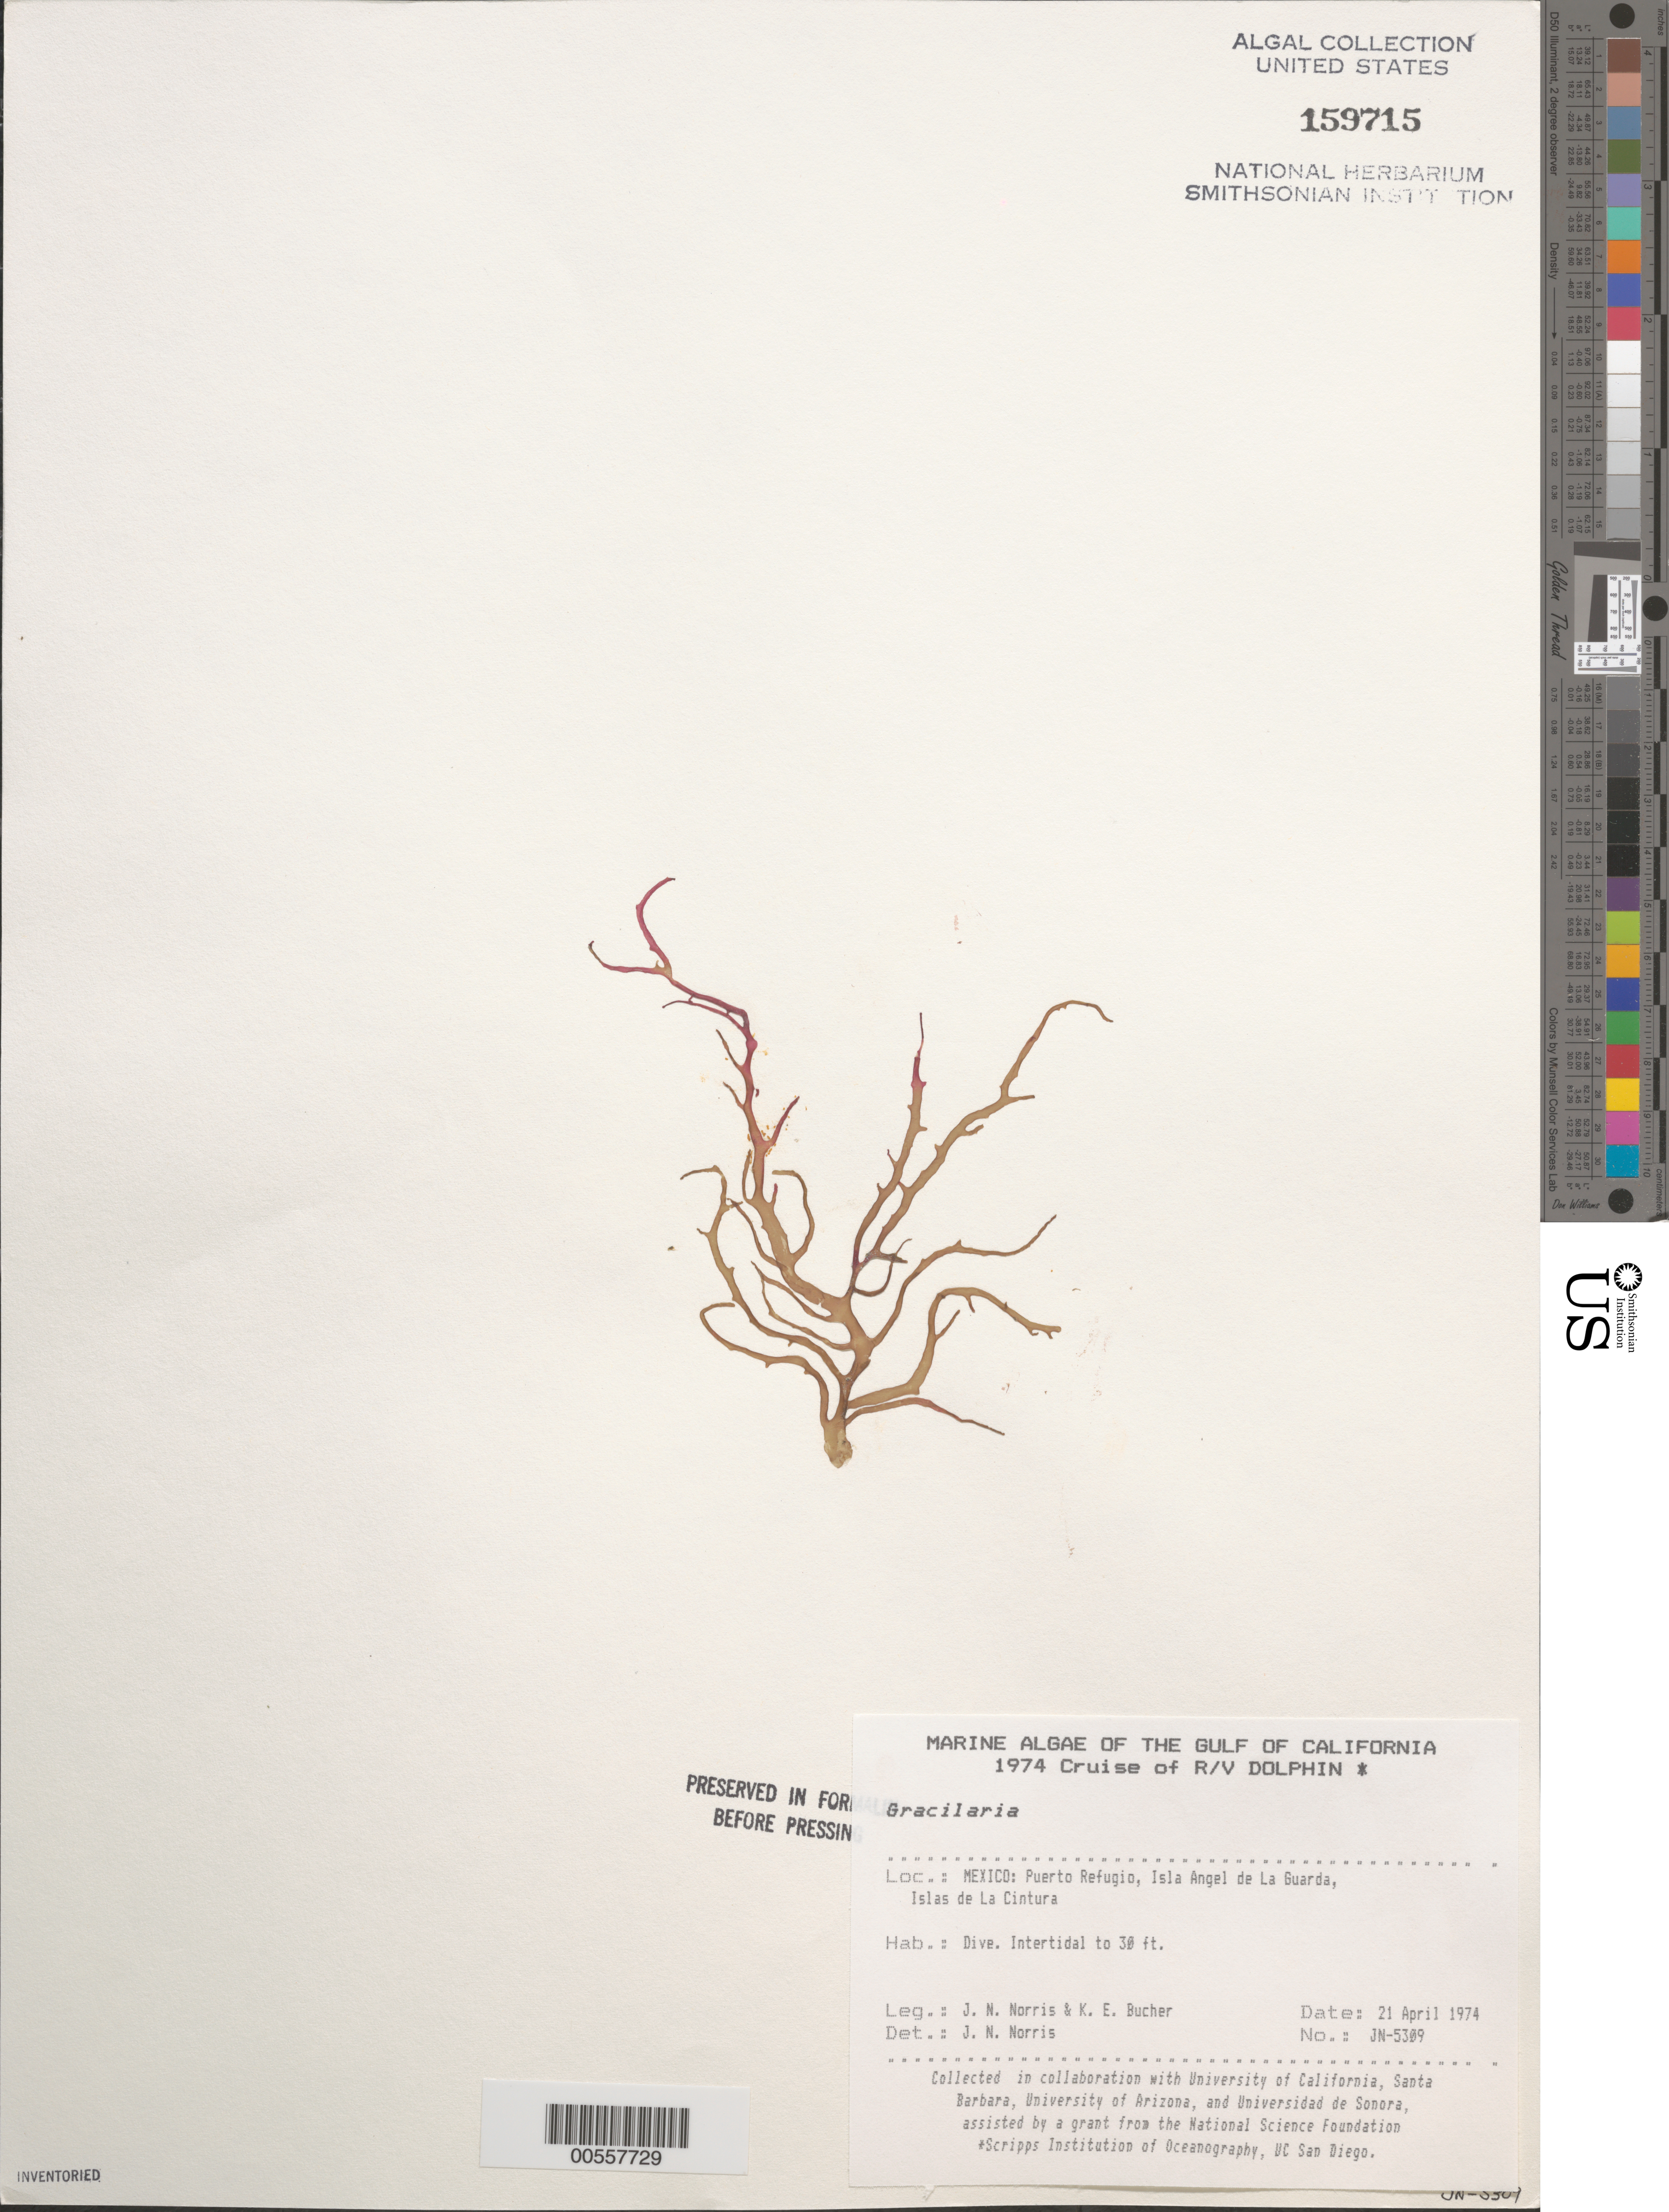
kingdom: Plantae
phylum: Rhodophyta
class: Florideophyceae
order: Gracilariales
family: Gracilariaceae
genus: Gracilaria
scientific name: Gracilaria sp.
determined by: Norris, James N.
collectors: J. N. Norris & K. E. Bucher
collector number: JN-5309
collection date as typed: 21 Apr 1974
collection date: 1974-04-21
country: Mexico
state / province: Baja California Norte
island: Isla Angel de la Guarda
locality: Puerto Refugio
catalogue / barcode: US 159715